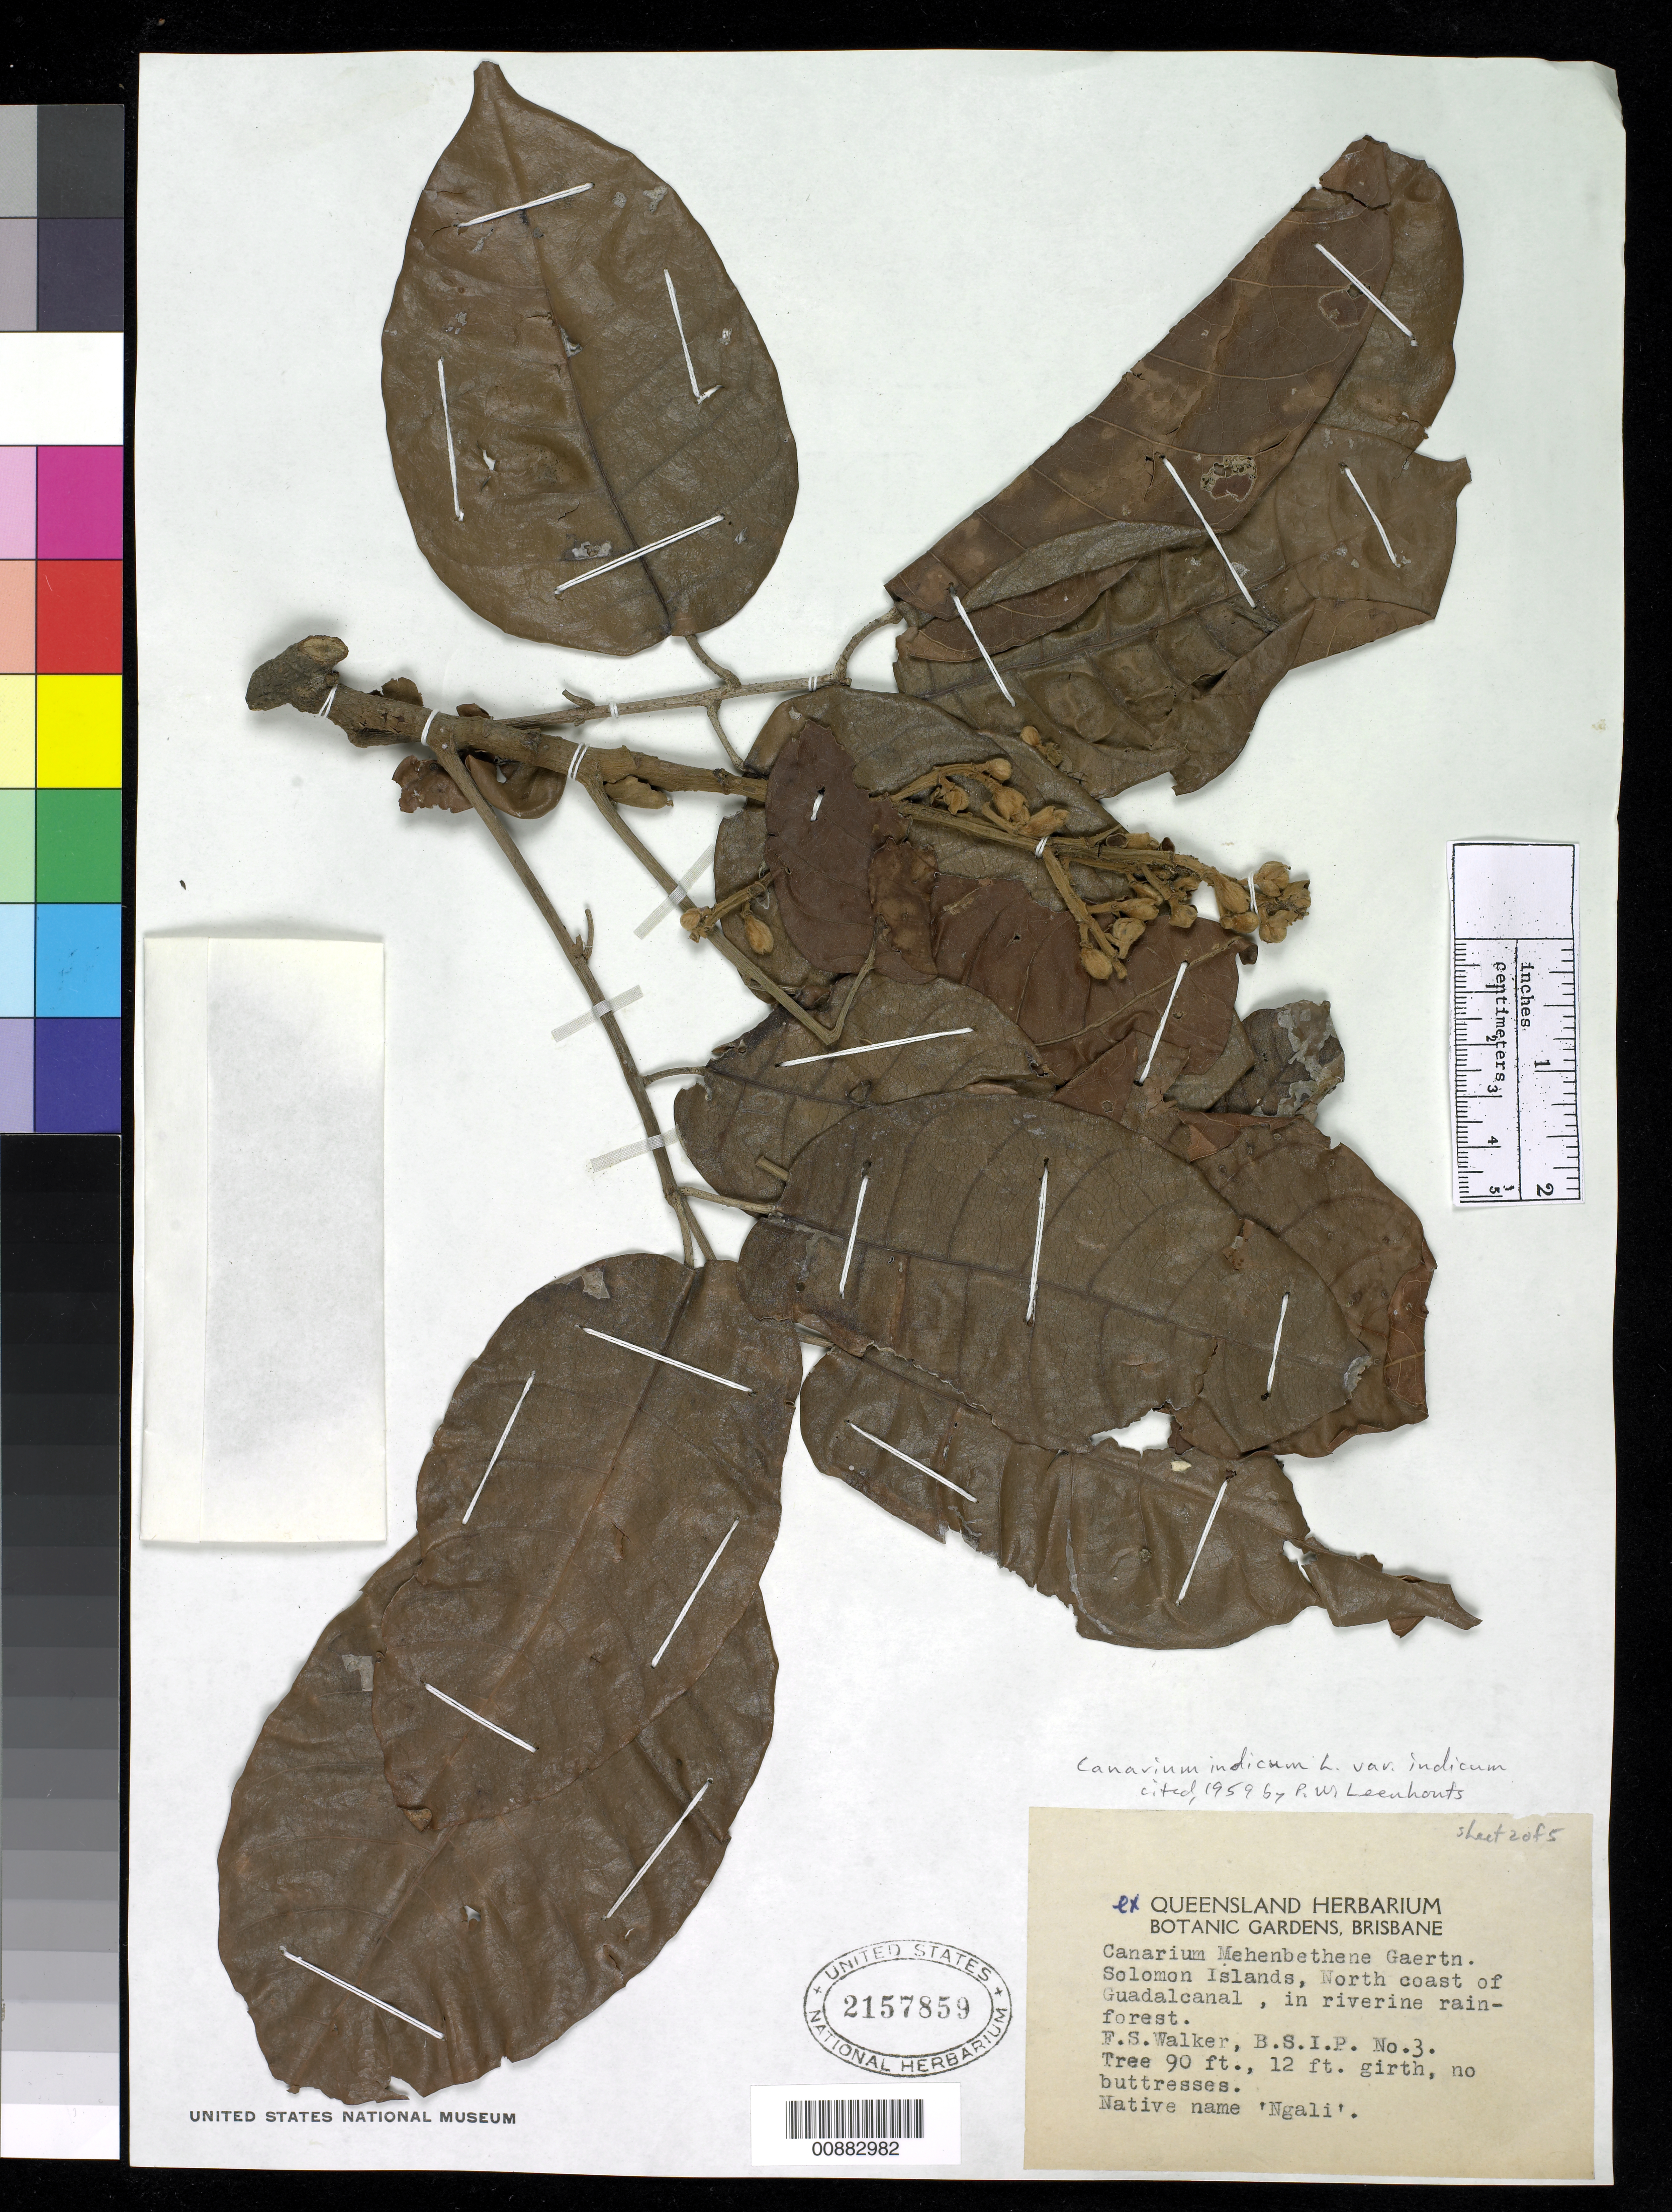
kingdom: Plantae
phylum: Tracheophyta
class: Magnoliopsida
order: Sapindales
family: Burseraceae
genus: Canarium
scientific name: Canarium mehenbethene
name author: Gaertn.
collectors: F. Walker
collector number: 3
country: Solomon Islands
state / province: Guadalcanal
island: Guadalcanal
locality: North coast of Guadalcanal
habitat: In riverine rainforest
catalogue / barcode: US 2157859